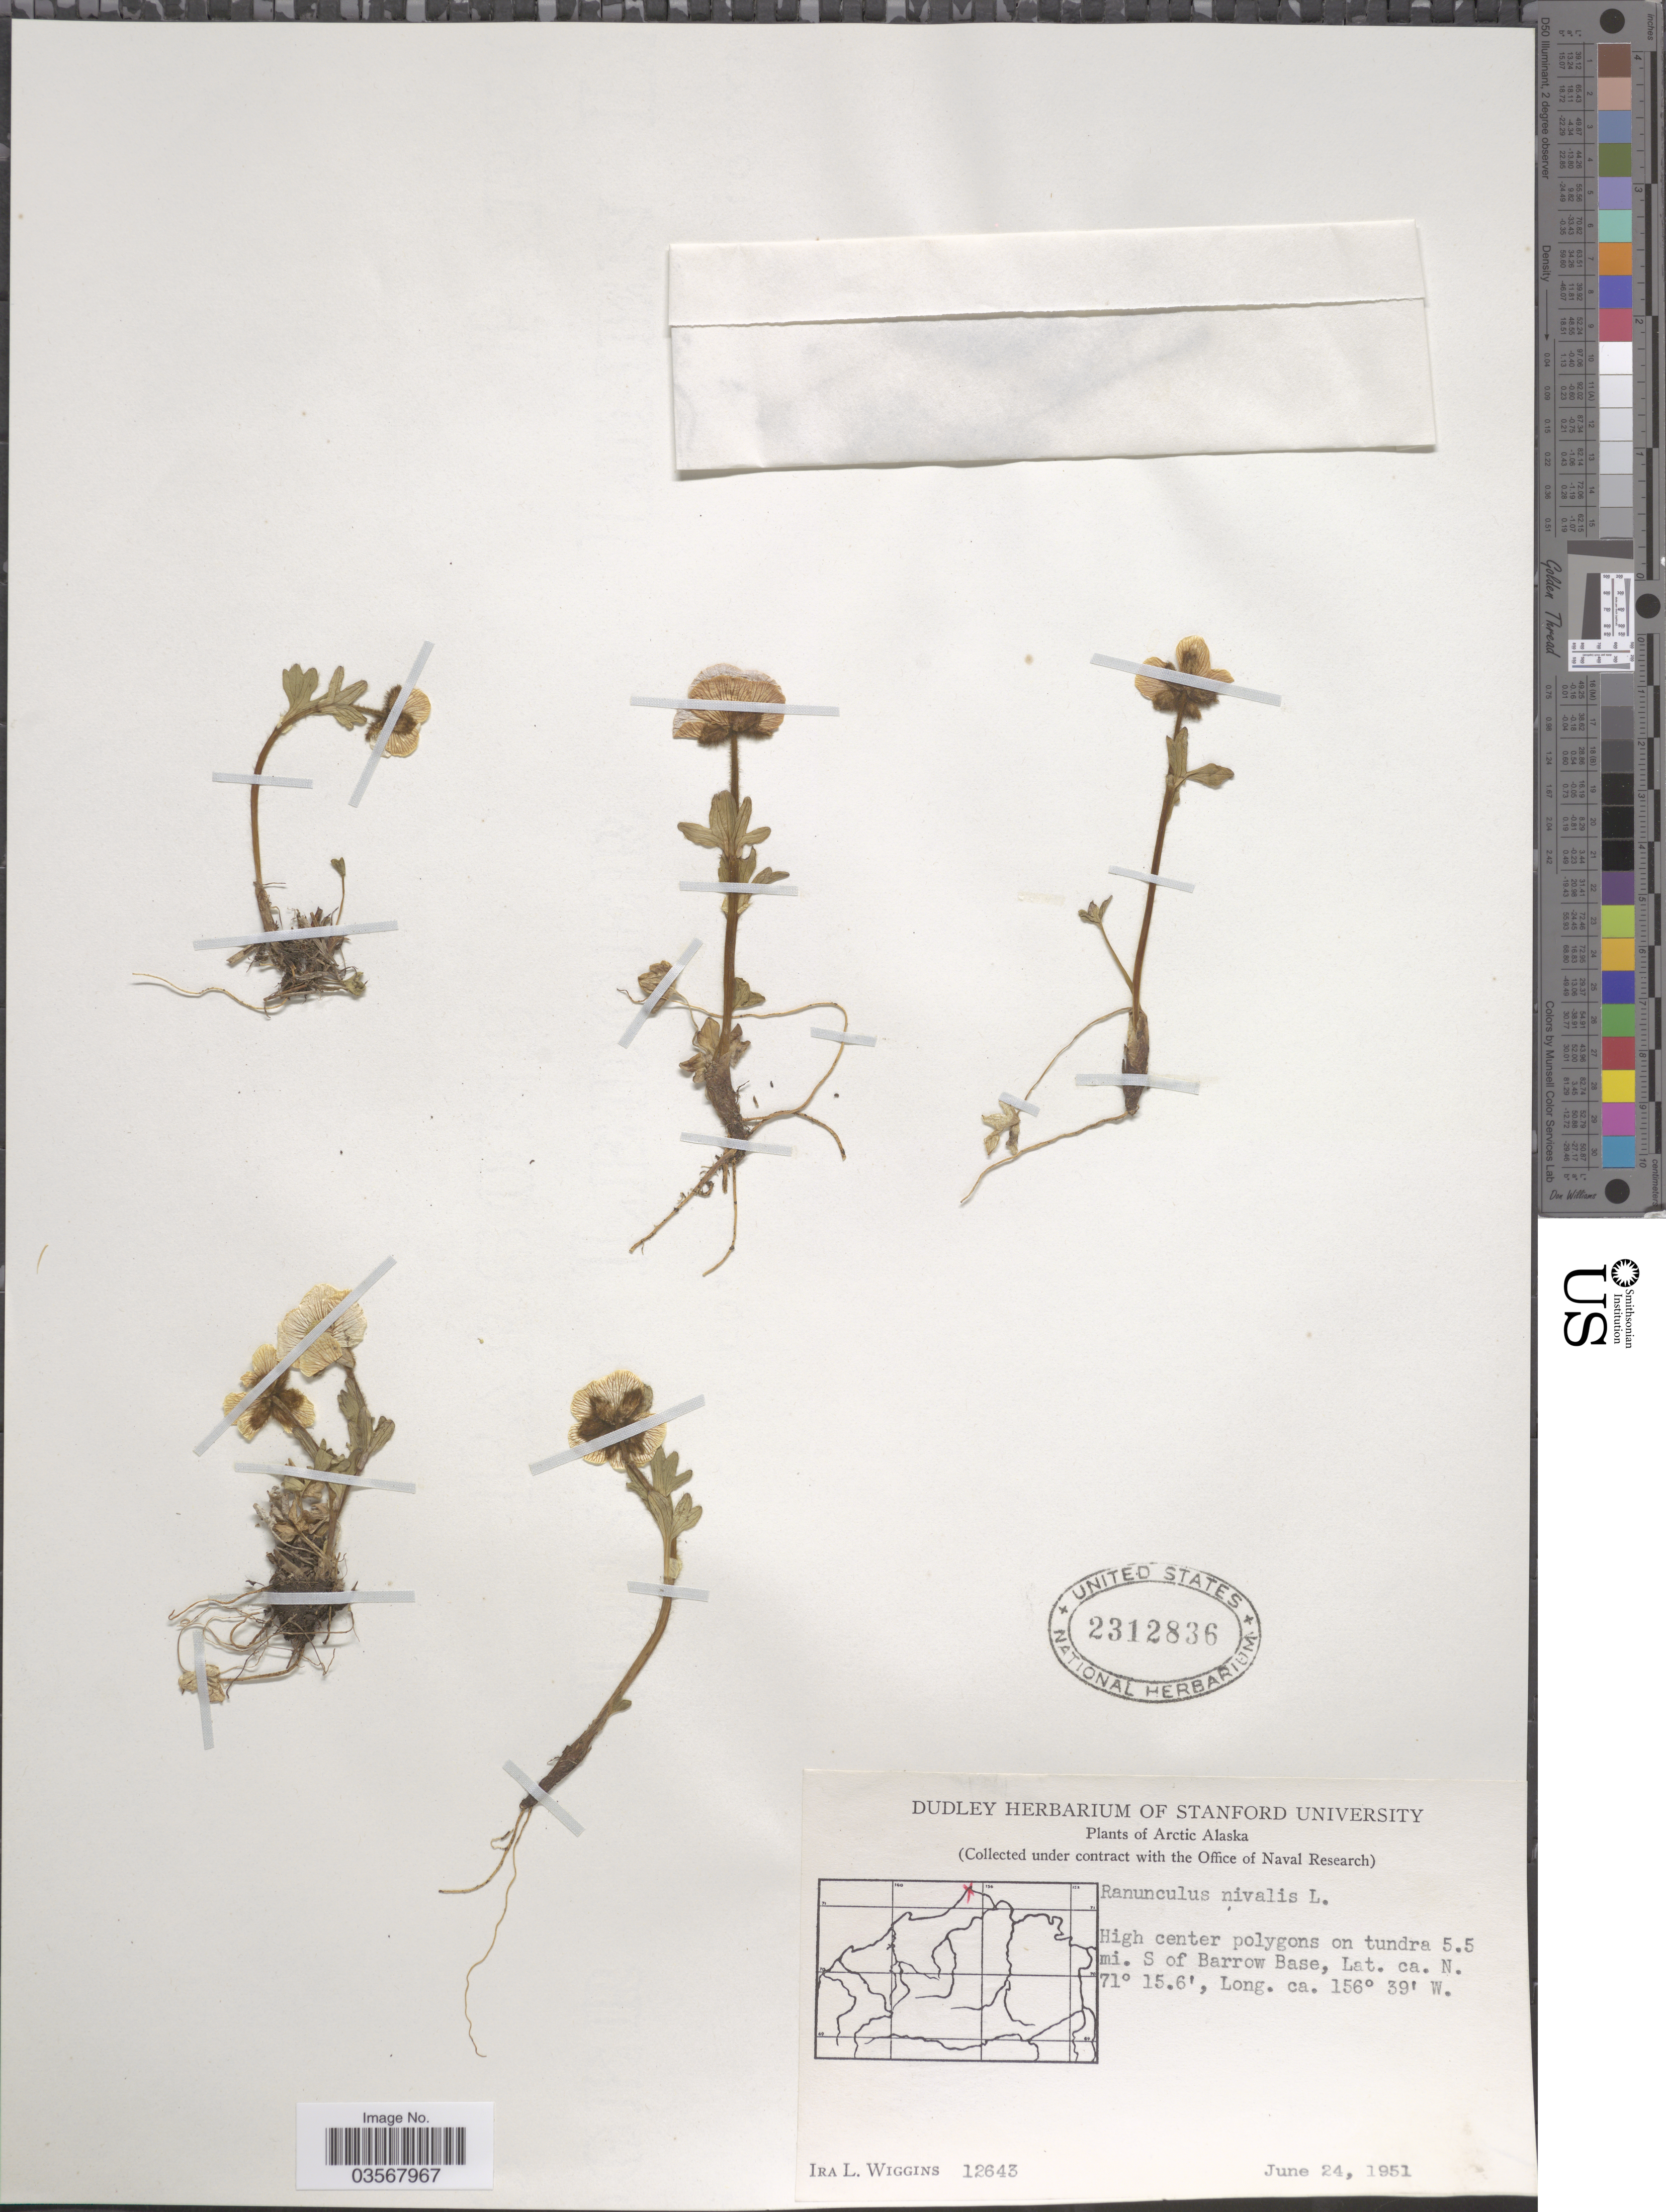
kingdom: Plantae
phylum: Tracheophyta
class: Magnoliopsida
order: Ranunculales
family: Ranunculaceae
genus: Ranunculus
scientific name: Ranunculus nivalis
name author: L.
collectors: I. L. Wiggins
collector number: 12643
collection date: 1951-06-24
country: United States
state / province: Alaska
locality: Arctic Alaska. 5.5 mi. S of Barrow Base.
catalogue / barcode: US 2312836